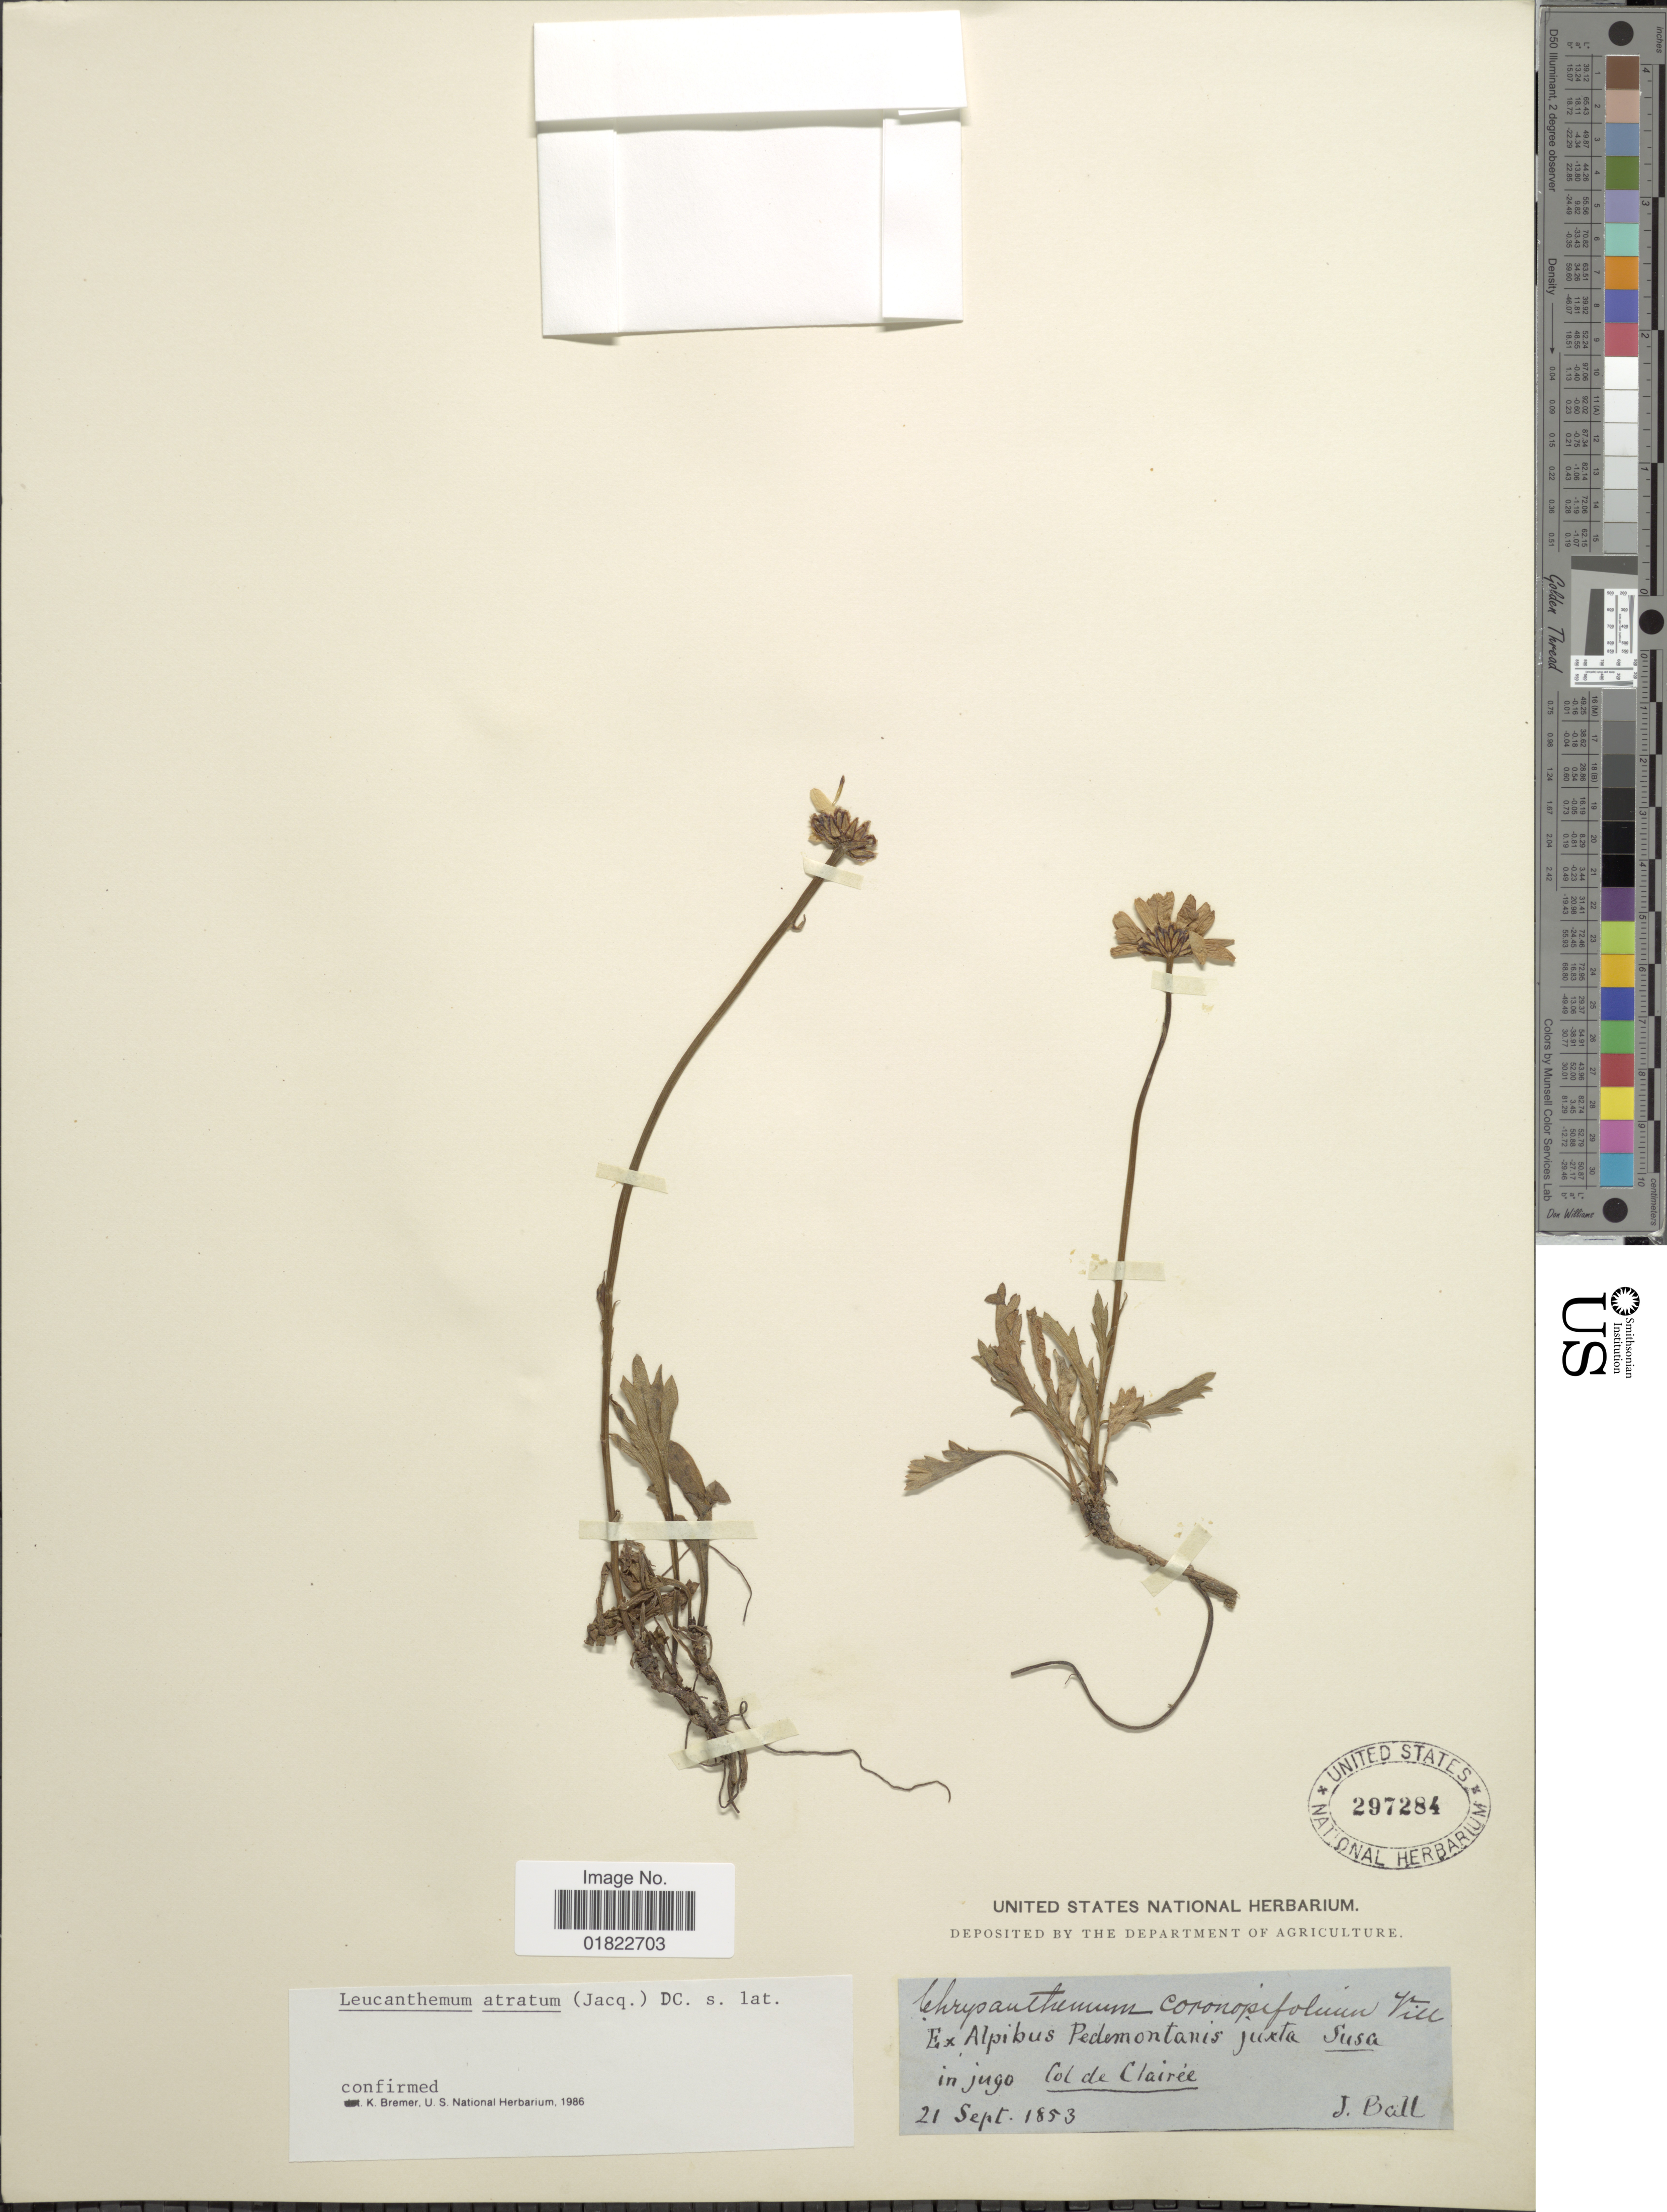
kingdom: Plantae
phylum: Tracheophyta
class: Magnoliopsida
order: Asterales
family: Asteraceae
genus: Leucanthemum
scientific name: Leucanthemum atratum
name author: (Jacq.) DC.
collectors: J. Ball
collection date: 1853-09-21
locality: Alpibus Pedemontanis juxta Susa in jugo Col de Clairee.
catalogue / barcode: US 297284